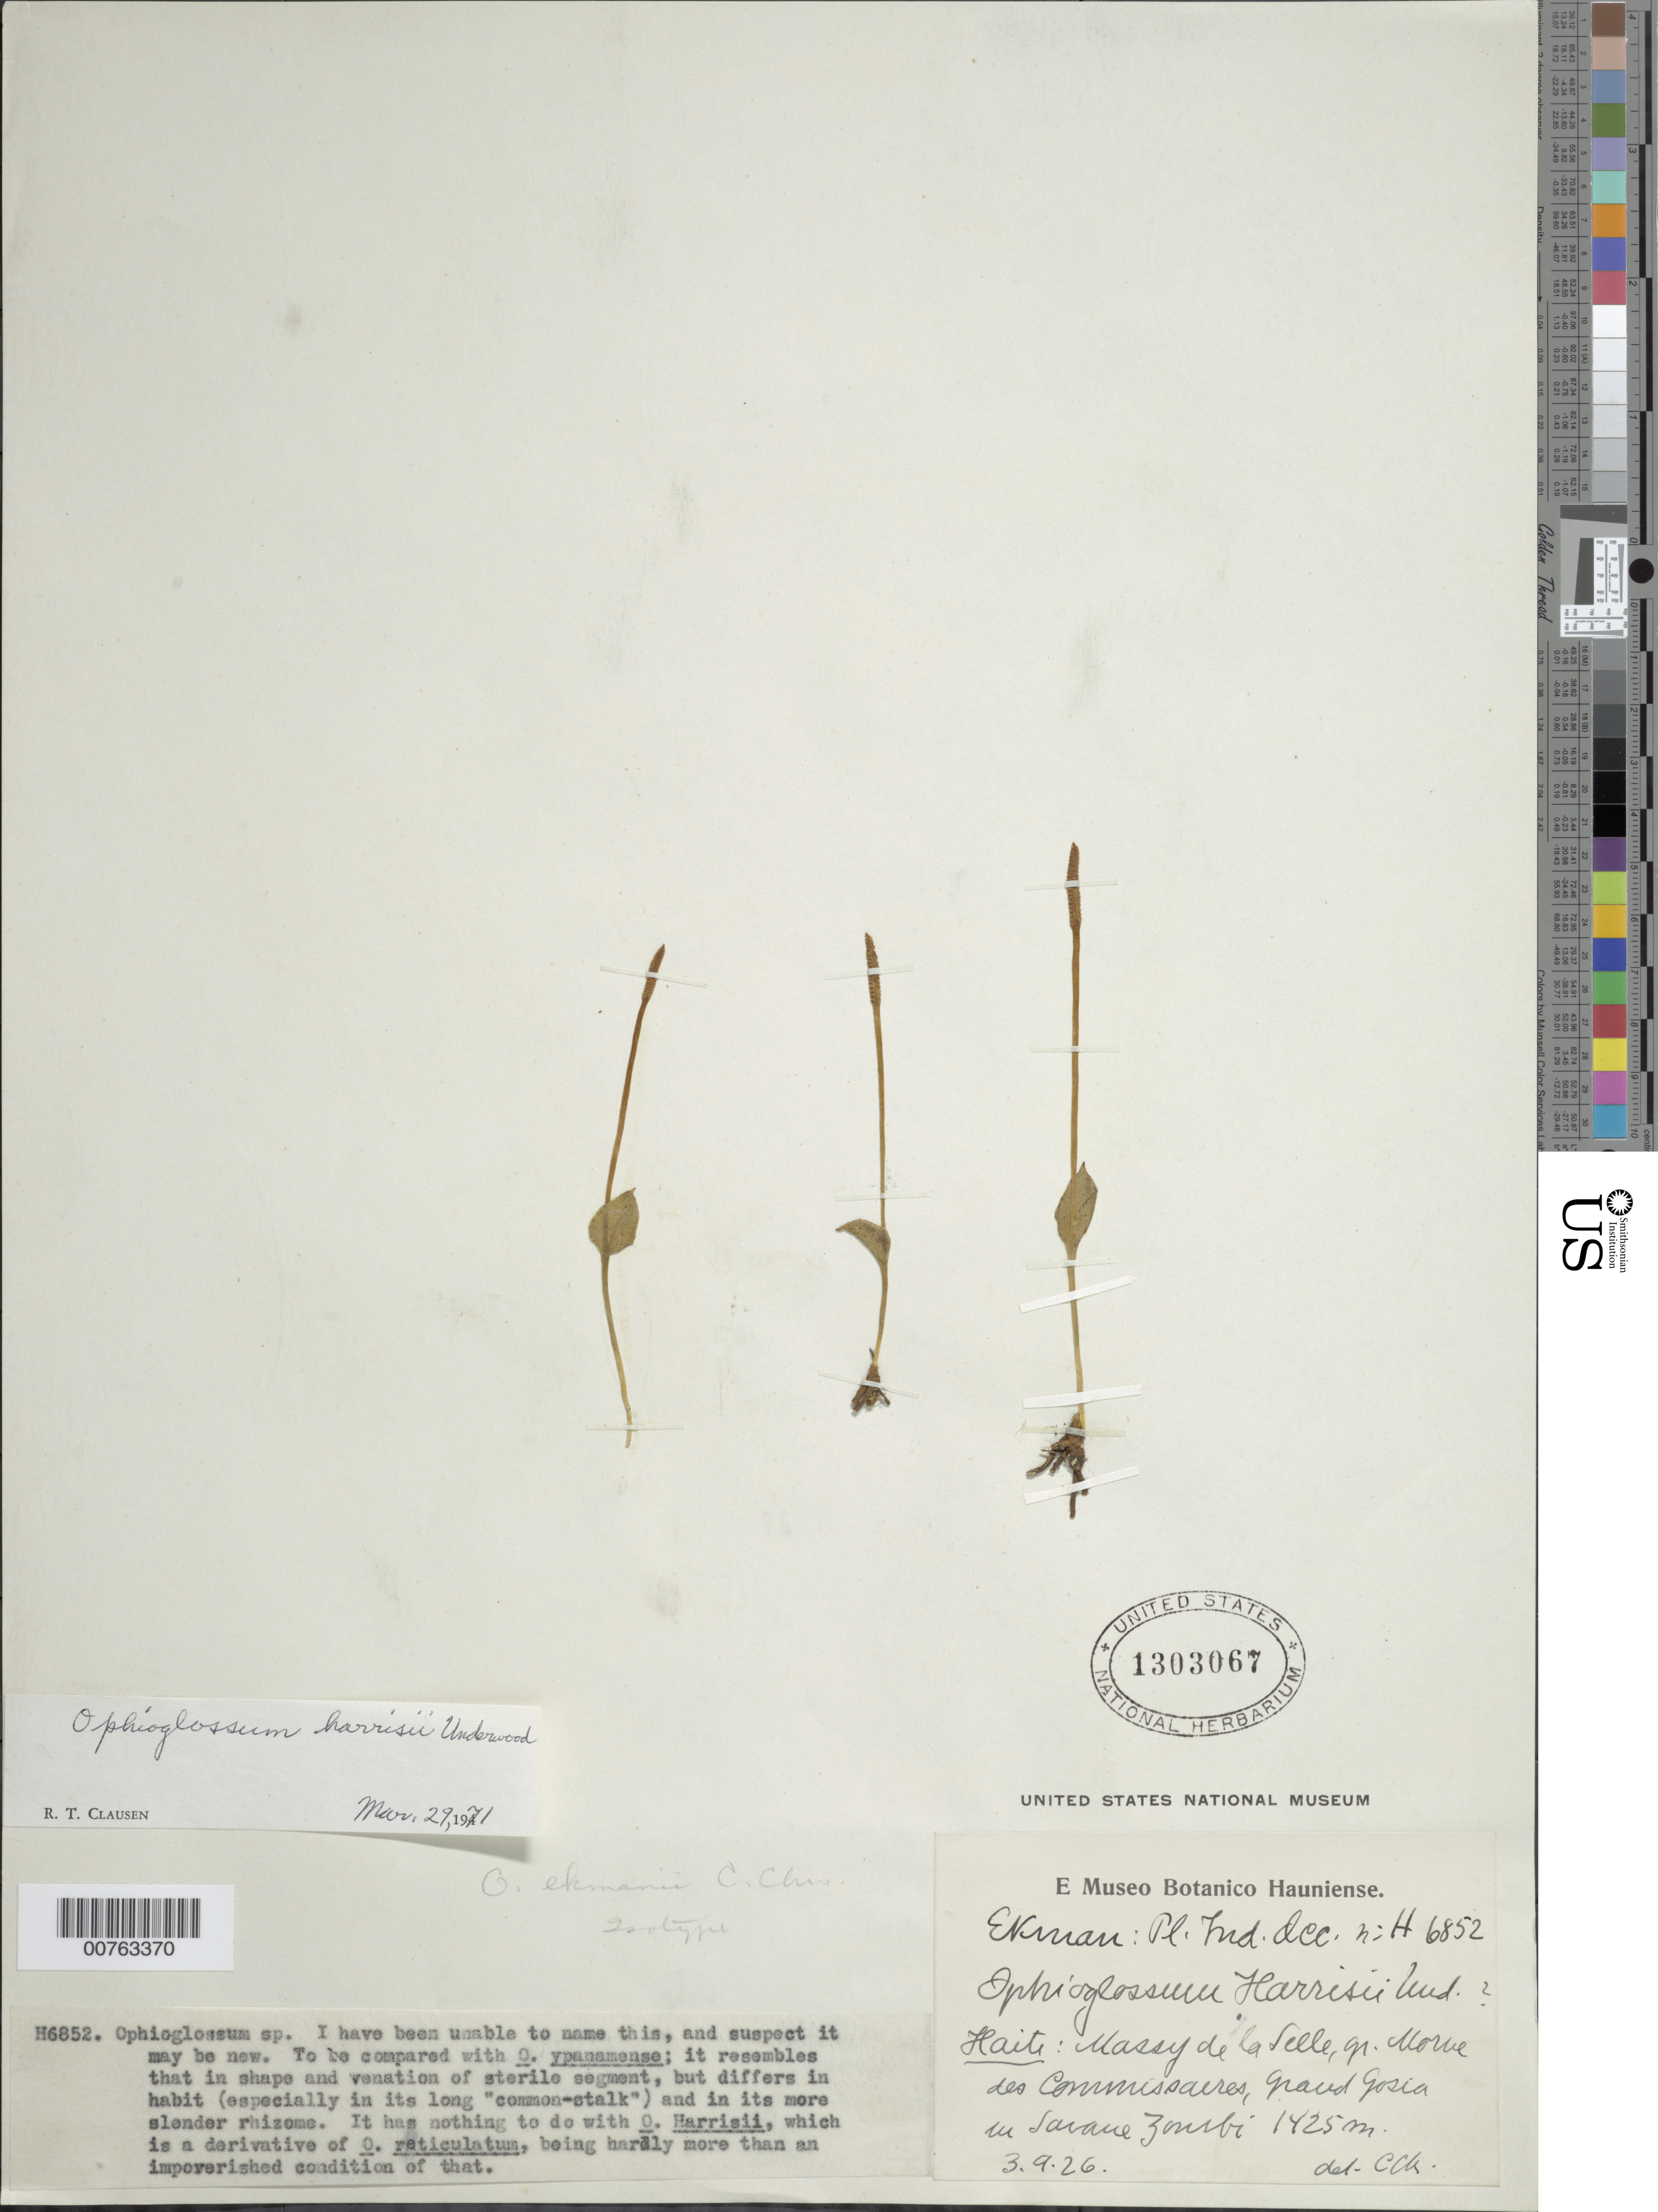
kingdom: Plantae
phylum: Tracheophyta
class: Polypodiopsida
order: Ophioglossales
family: Ophioglossaceae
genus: Ophioglossum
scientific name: Ophioglossum harrisii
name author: Underw.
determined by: Clausen, R. T.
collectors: E. L. Ekman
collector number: H 6852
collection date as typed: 03 Sep 1926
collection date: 1926-09-03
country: Haiti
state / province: Ouest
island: Hispaniola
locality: Massif de la Selle, Morne des Commissaires -- au Savana Zombi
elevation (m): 1425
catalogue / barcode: US 1303067